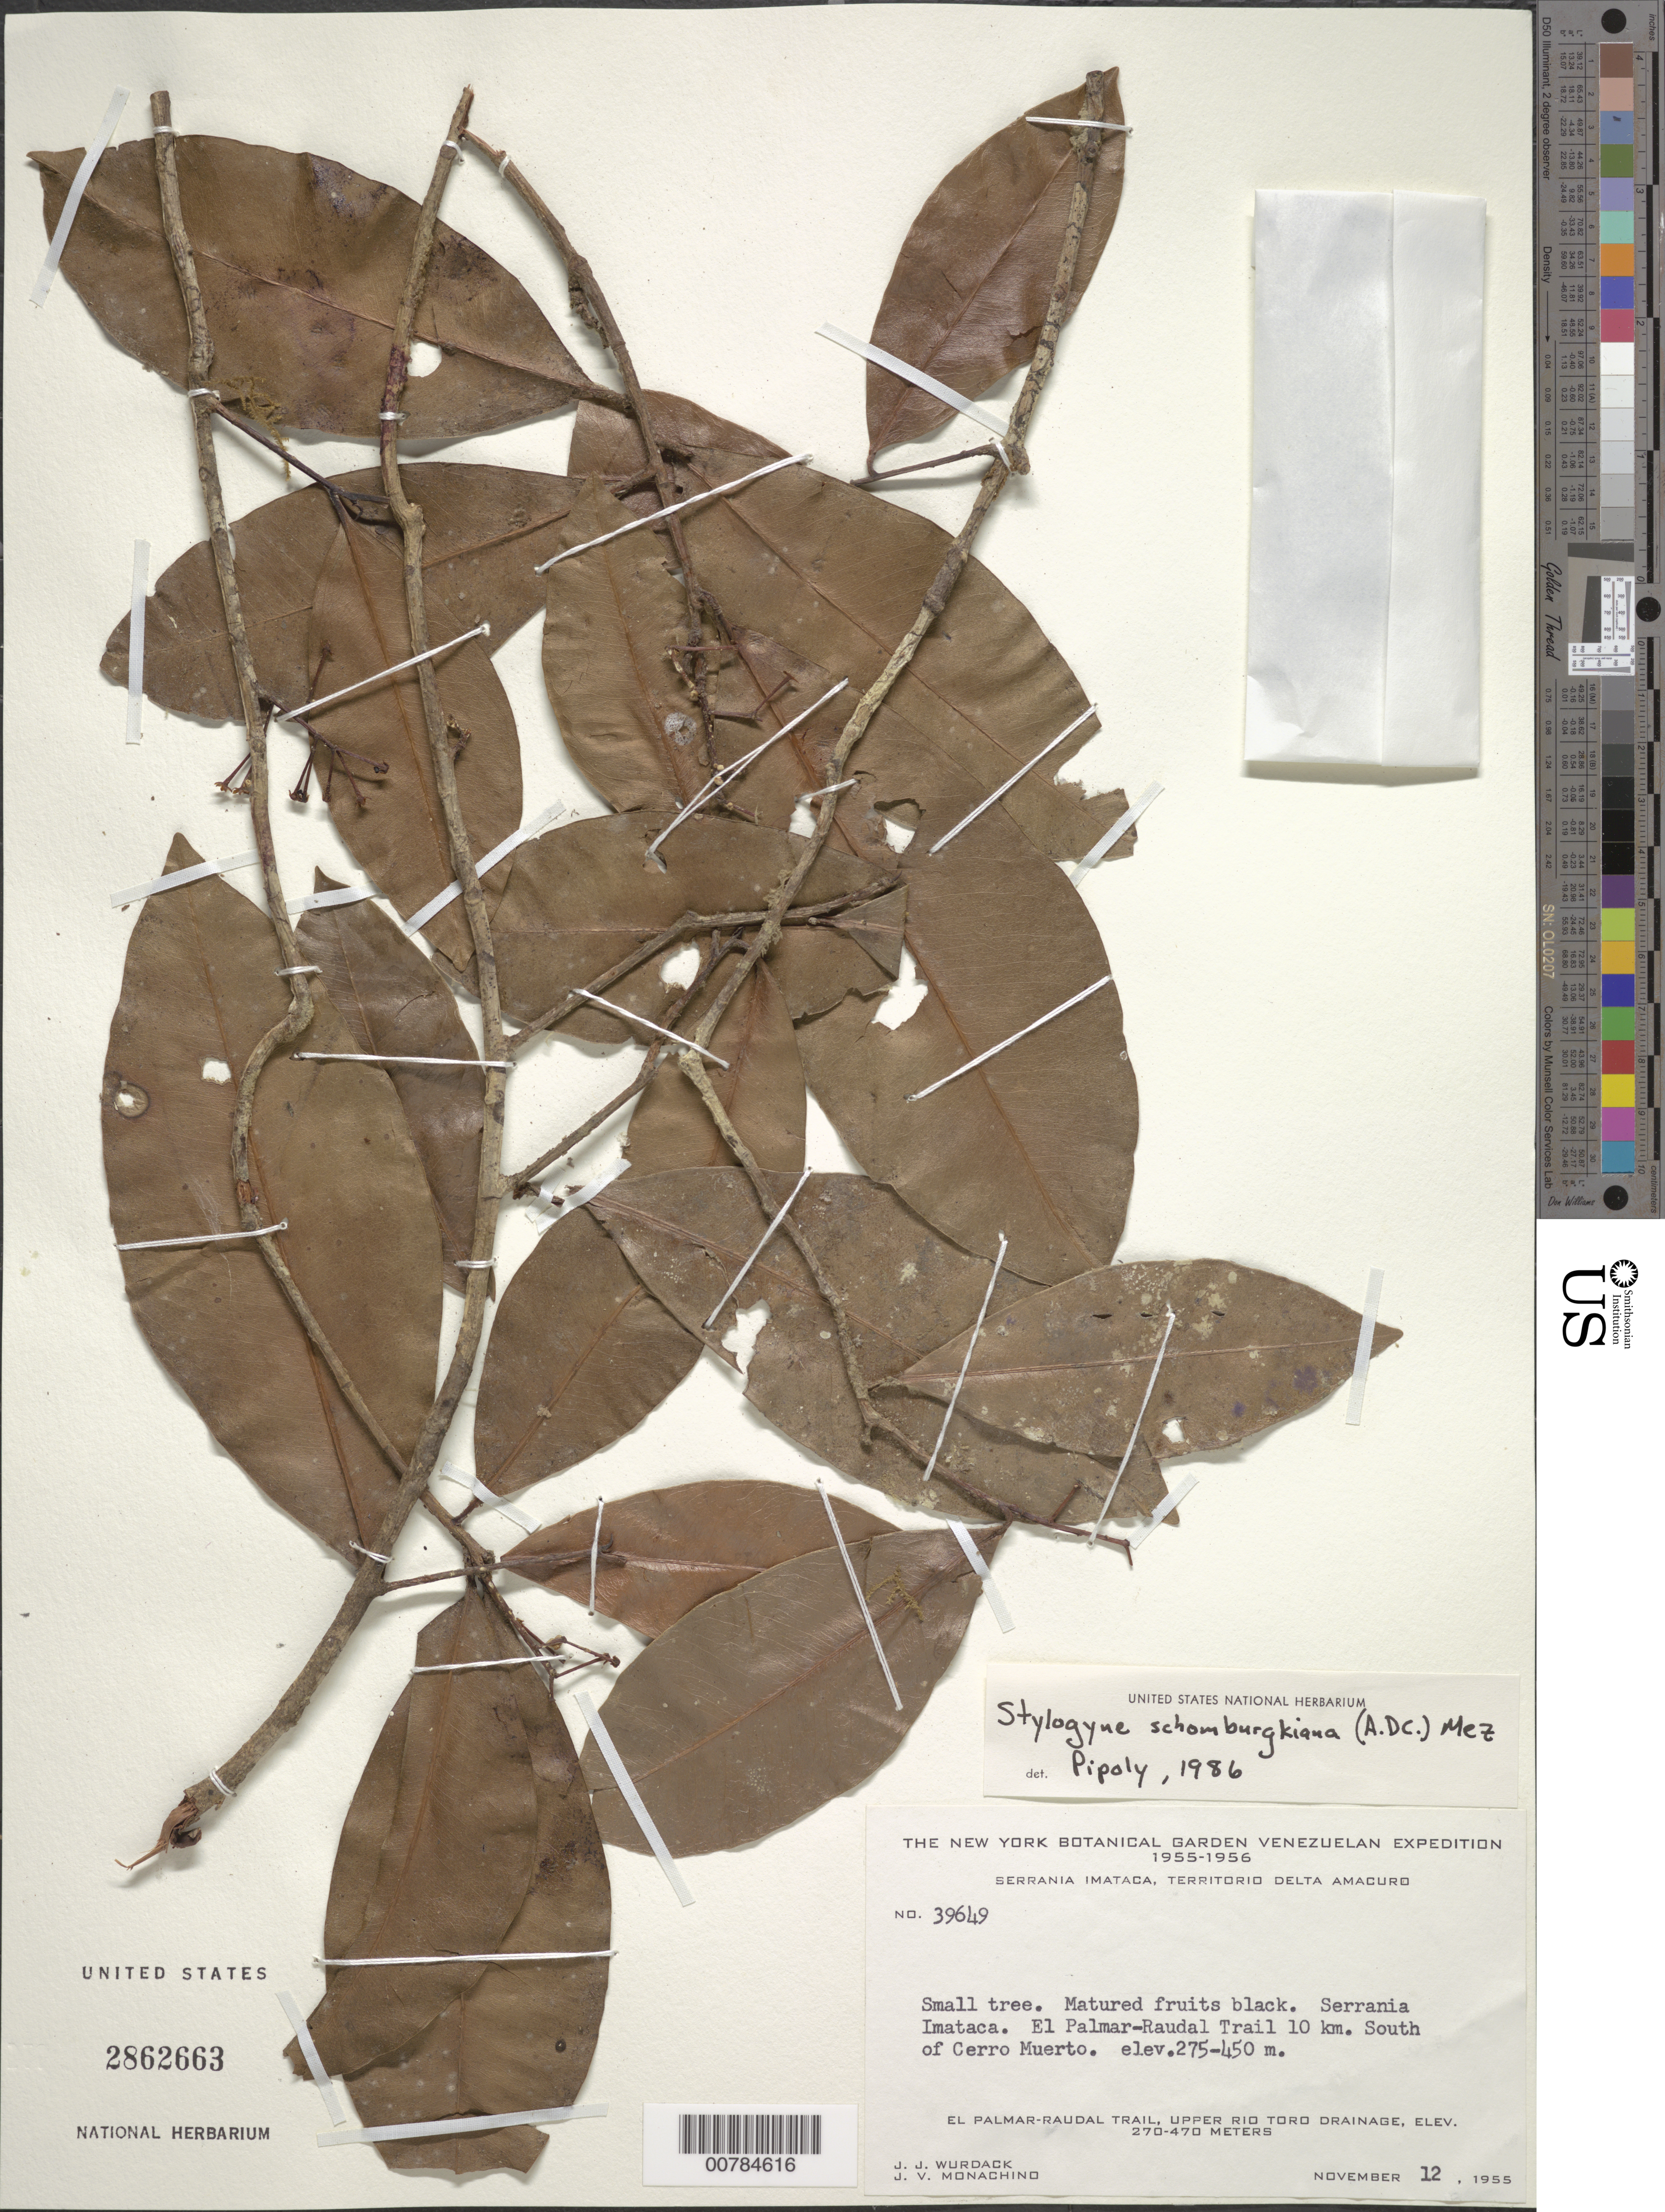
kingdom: Plantae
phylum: Tracheophyta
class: Magnoliopsida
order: Ericales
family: Primulaceae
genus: Stylogyne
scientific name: Stylogyne schomburgkiana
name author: (A. DC.) Mez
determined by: Pipoly, J. J., III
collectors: J. J. Wurdack & J. V. Monachino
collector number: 39649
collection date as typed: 12-Nov-55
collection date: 1955-11-12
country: Venezuela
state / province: Delta Amacuro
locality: Serrania Imataca, El Palmar-Raudal Trail, upper Río Toro drainage; 10 km S of Cerro Muerto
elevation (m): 275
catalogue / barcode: US 2862663